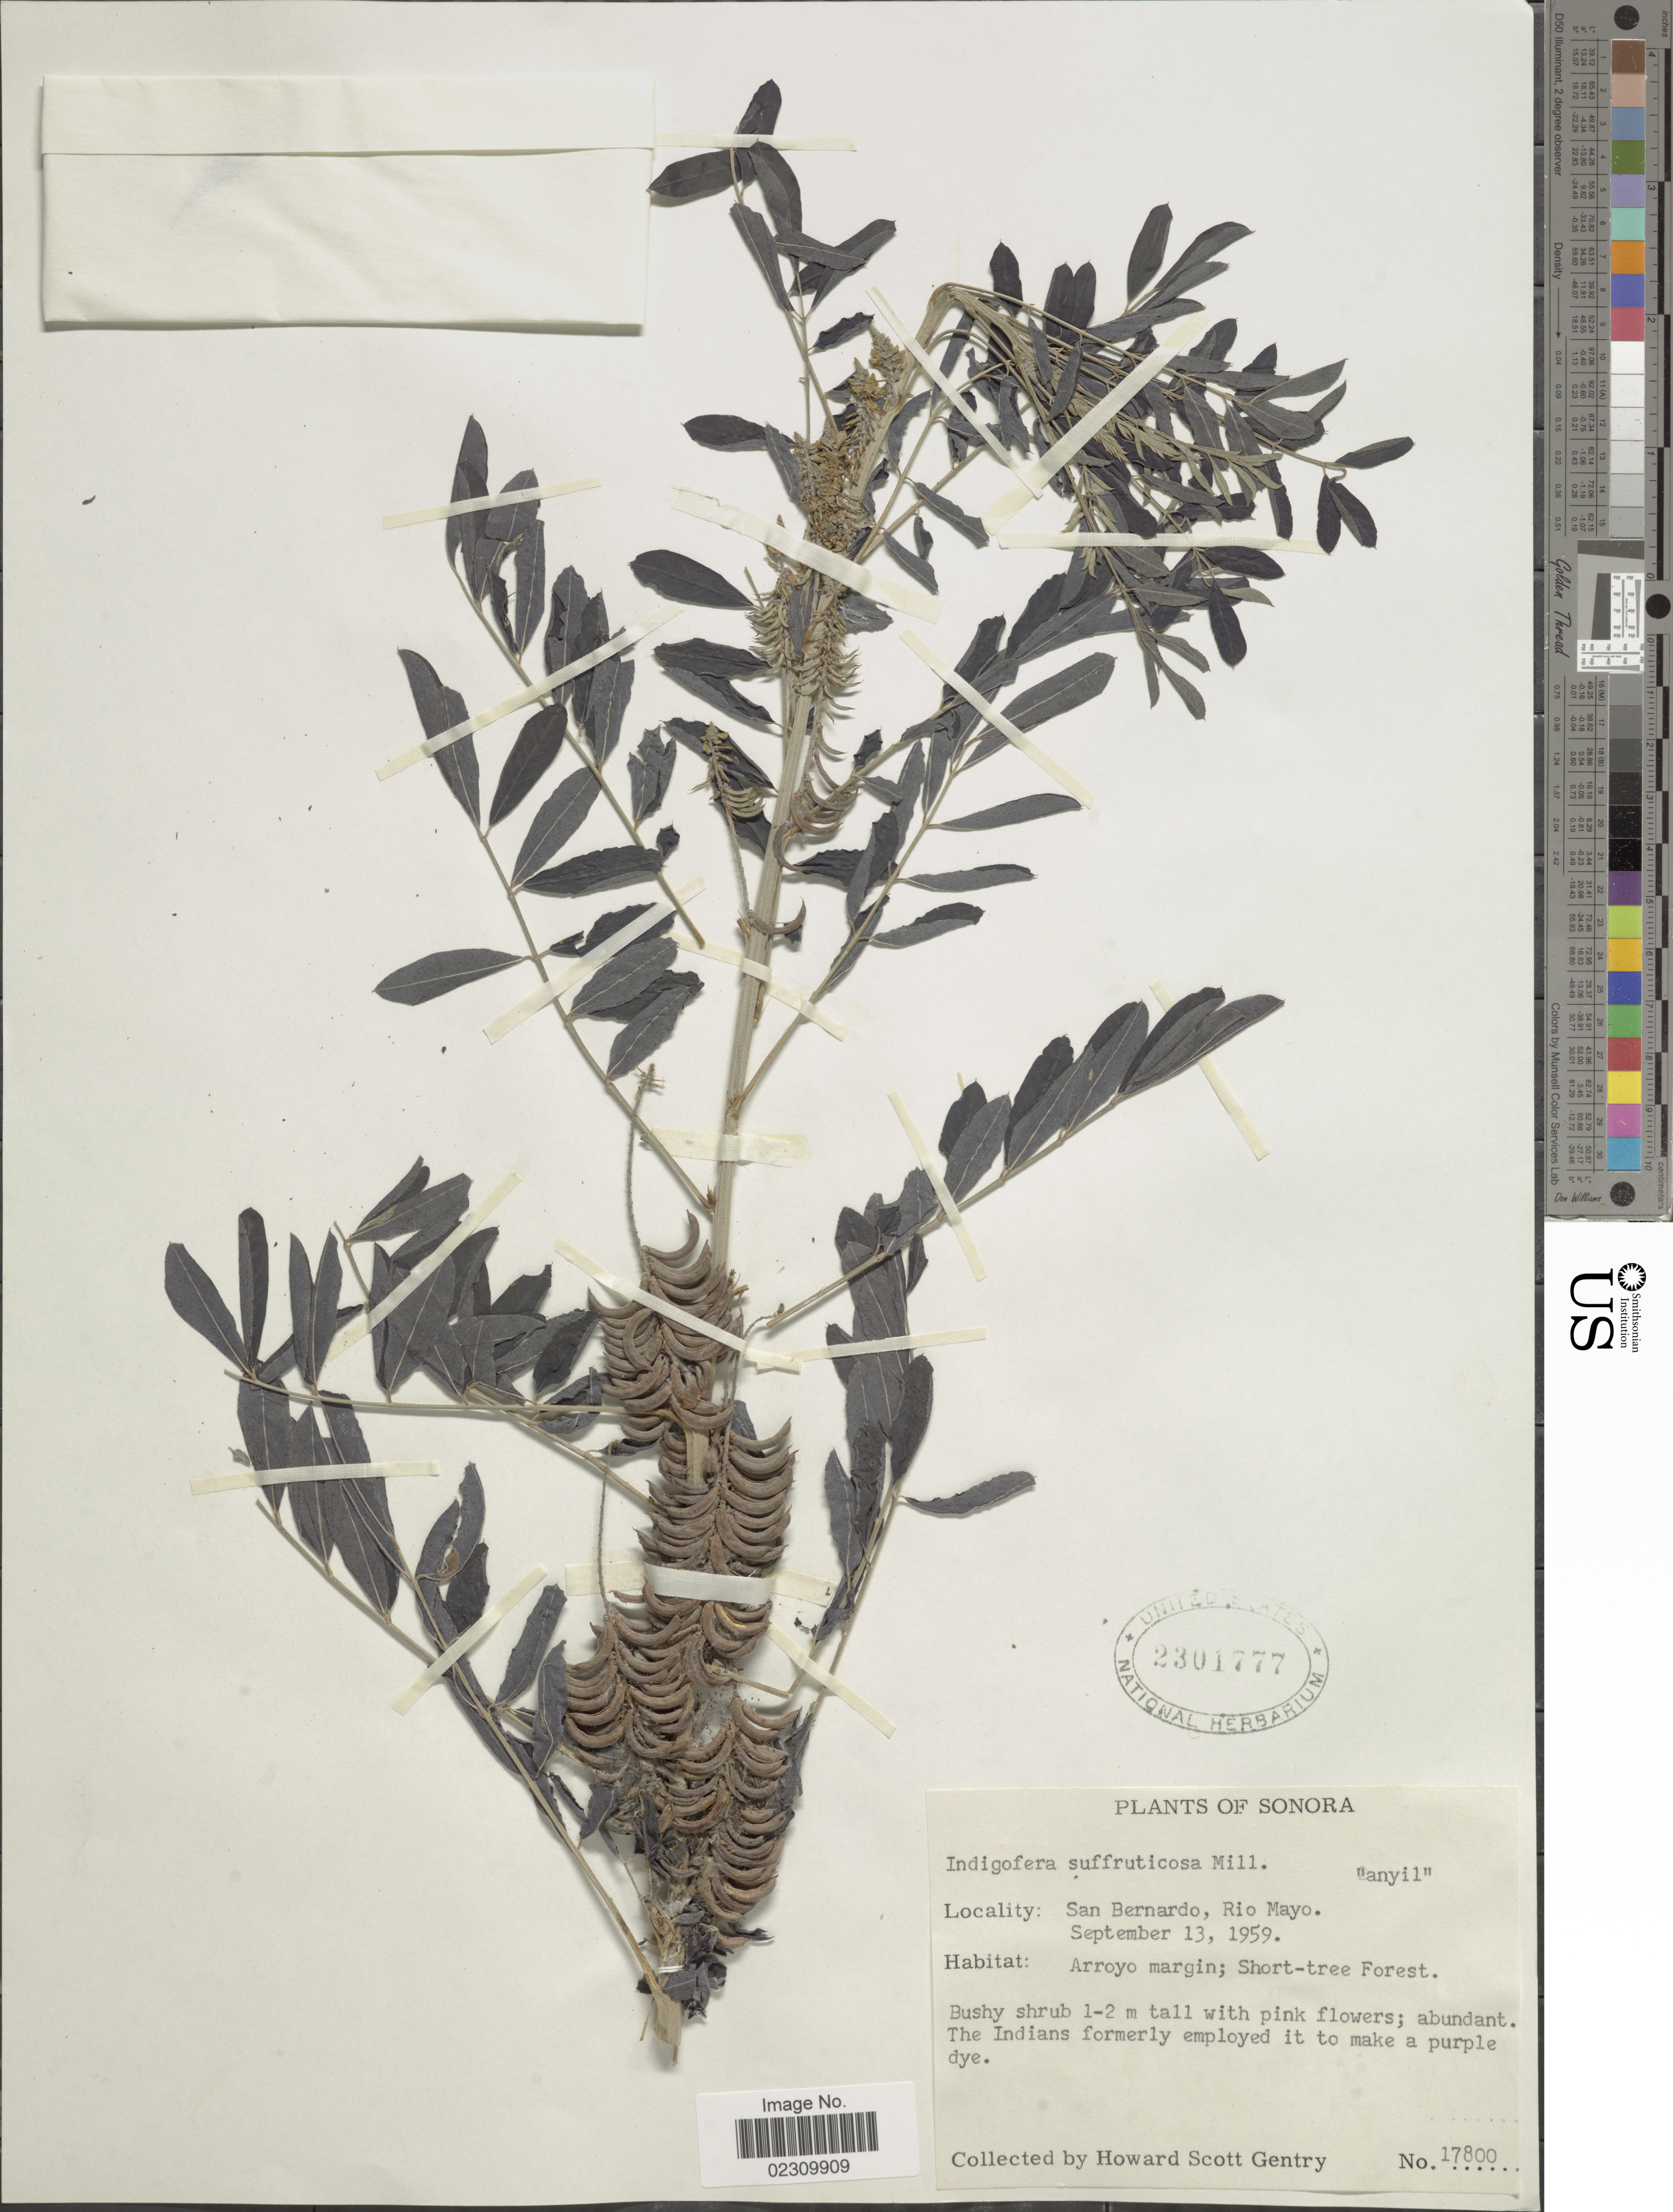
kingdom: Plantae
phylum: Tracheophyta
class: Magnoliopsida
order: Fabales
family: Fabaceae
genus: Indigofera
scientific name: Indigofera suffruticosa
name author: Mill.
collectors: H. S. Gentry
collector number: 17800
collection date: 1959-09-13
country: Mexico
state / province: Sonora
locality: San Bernardo, Rio Mayo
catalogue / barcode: US 2301777